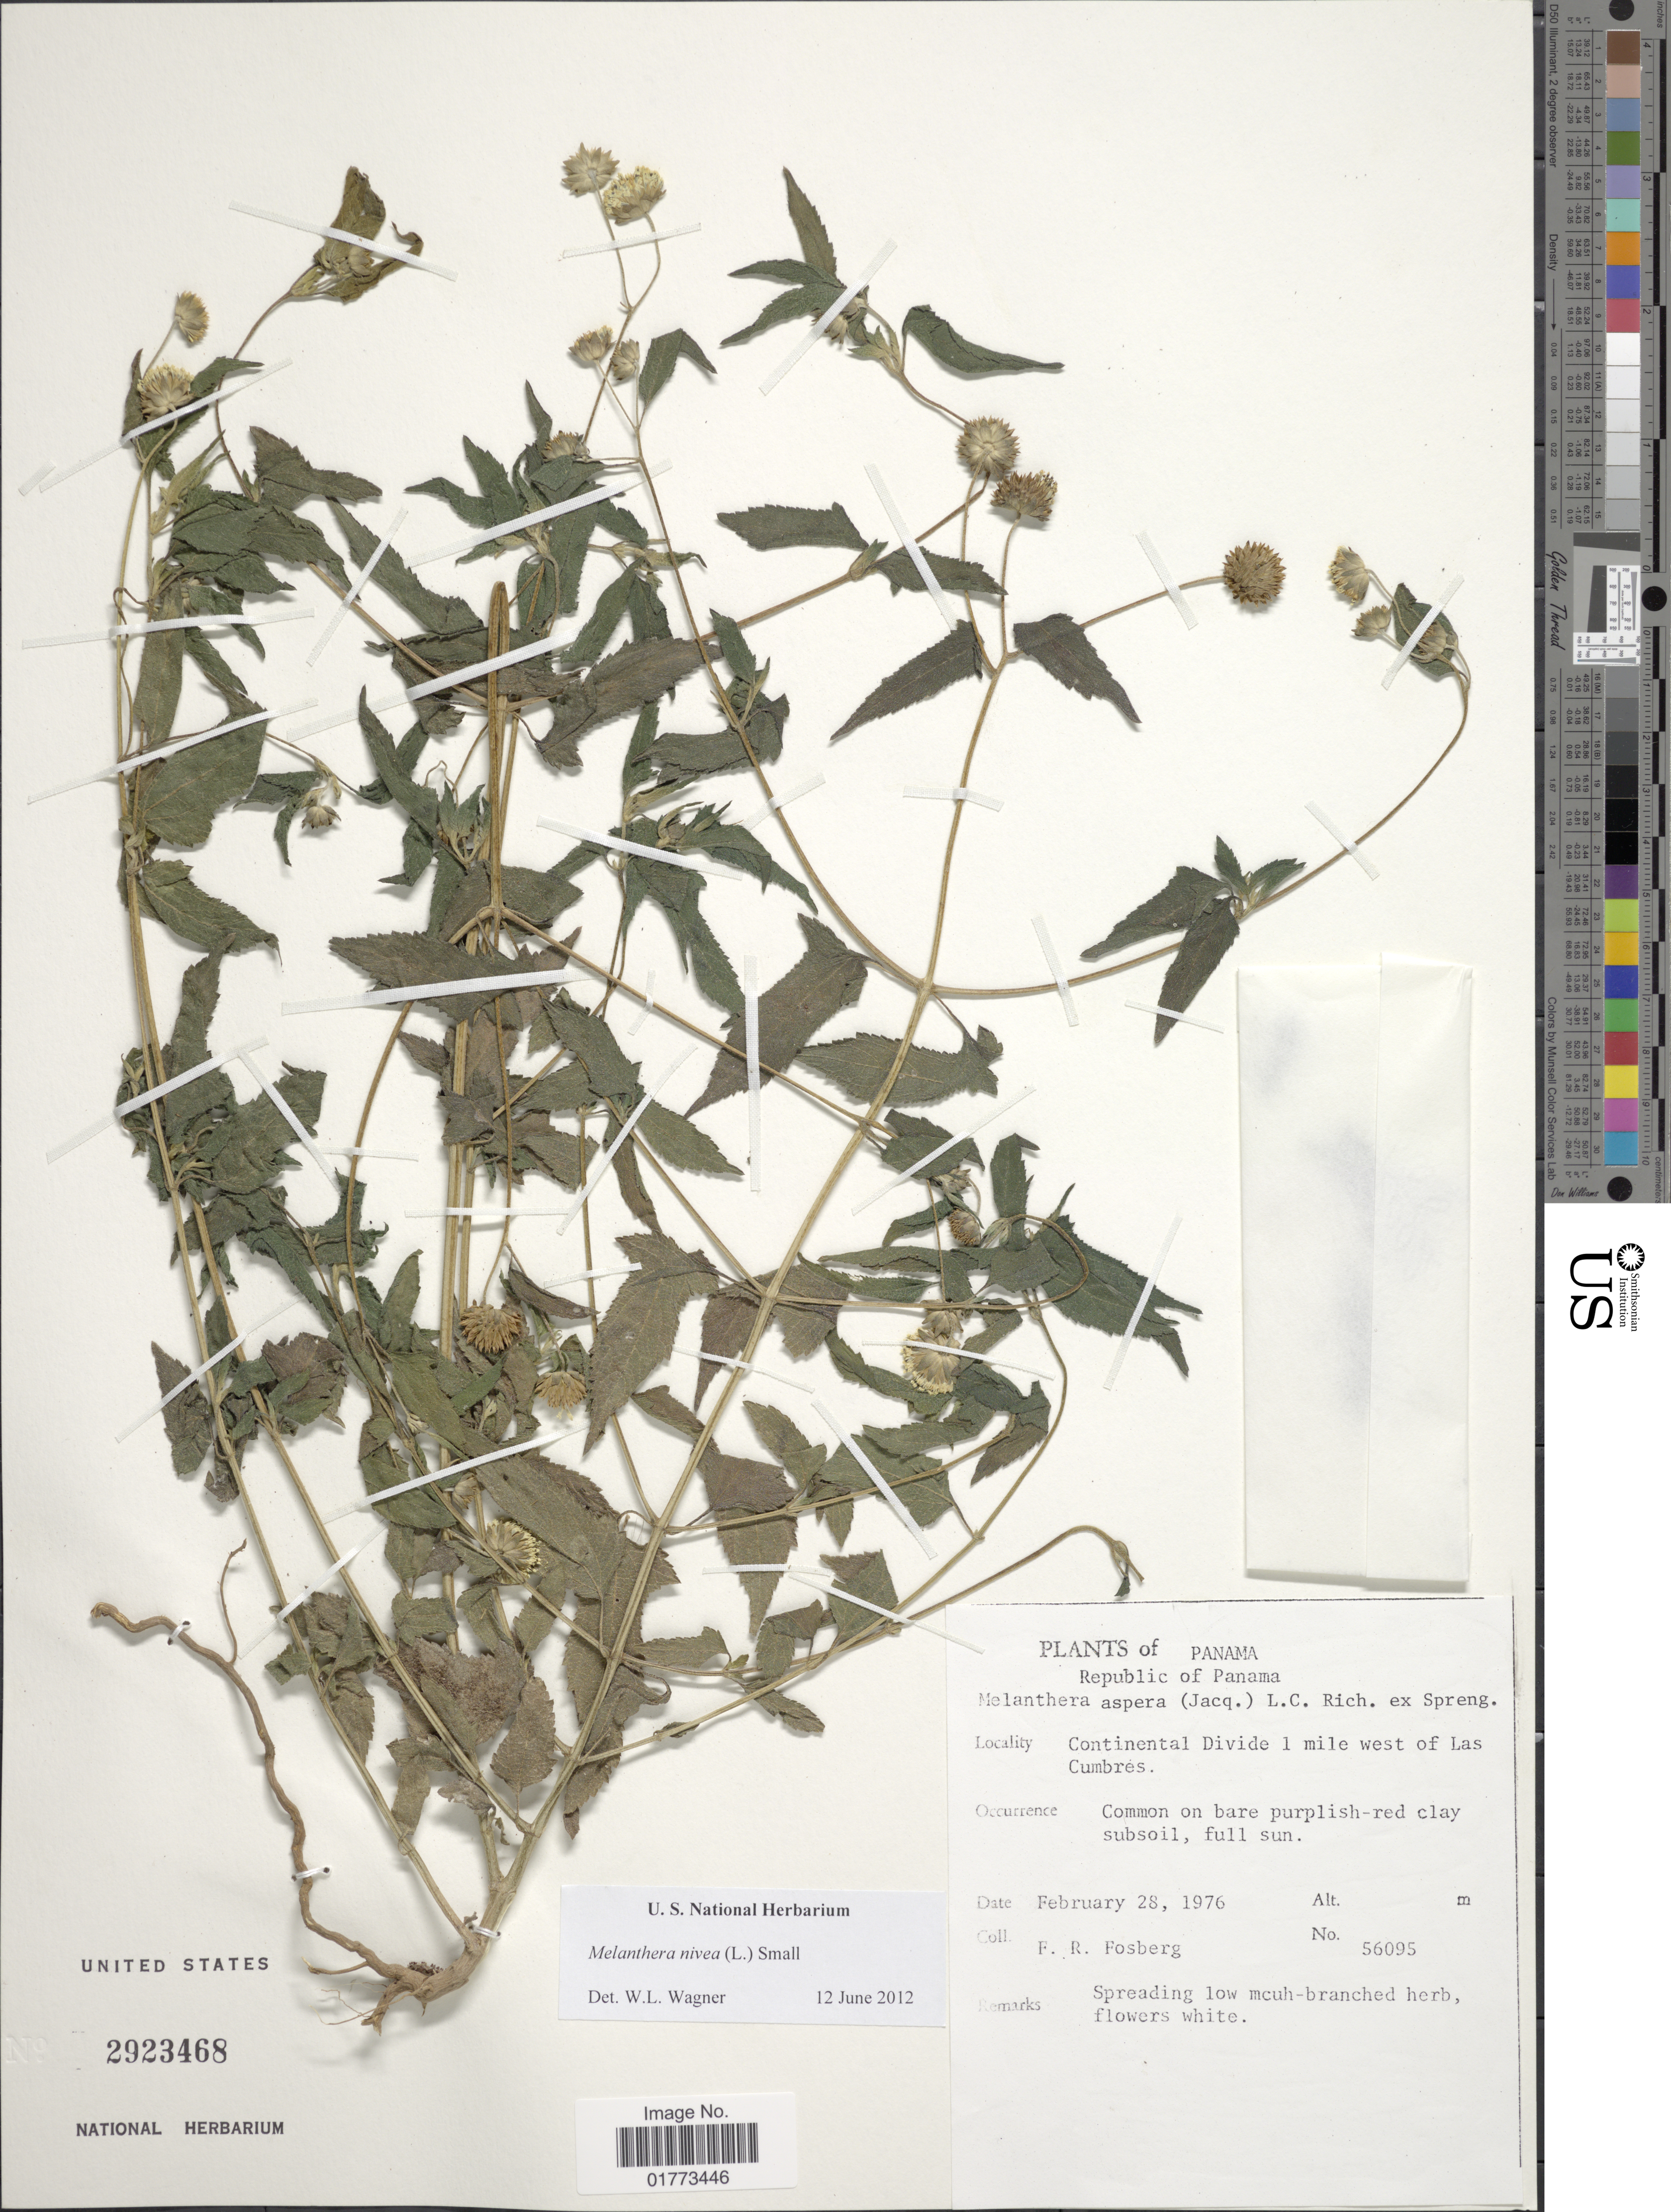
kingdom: Plantae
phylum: Tracheophyta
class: Magnoliopsida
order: Asterales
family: Asteraceae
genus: Melanthera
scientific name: Melanthera nivea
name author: (L.) Small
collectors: F. R. Fosberg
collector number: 56095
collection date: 1976-02-28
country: Panama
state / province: Panamá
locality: Continental Divide 1 mile west of Las Cumbres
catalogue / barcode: US 2923468